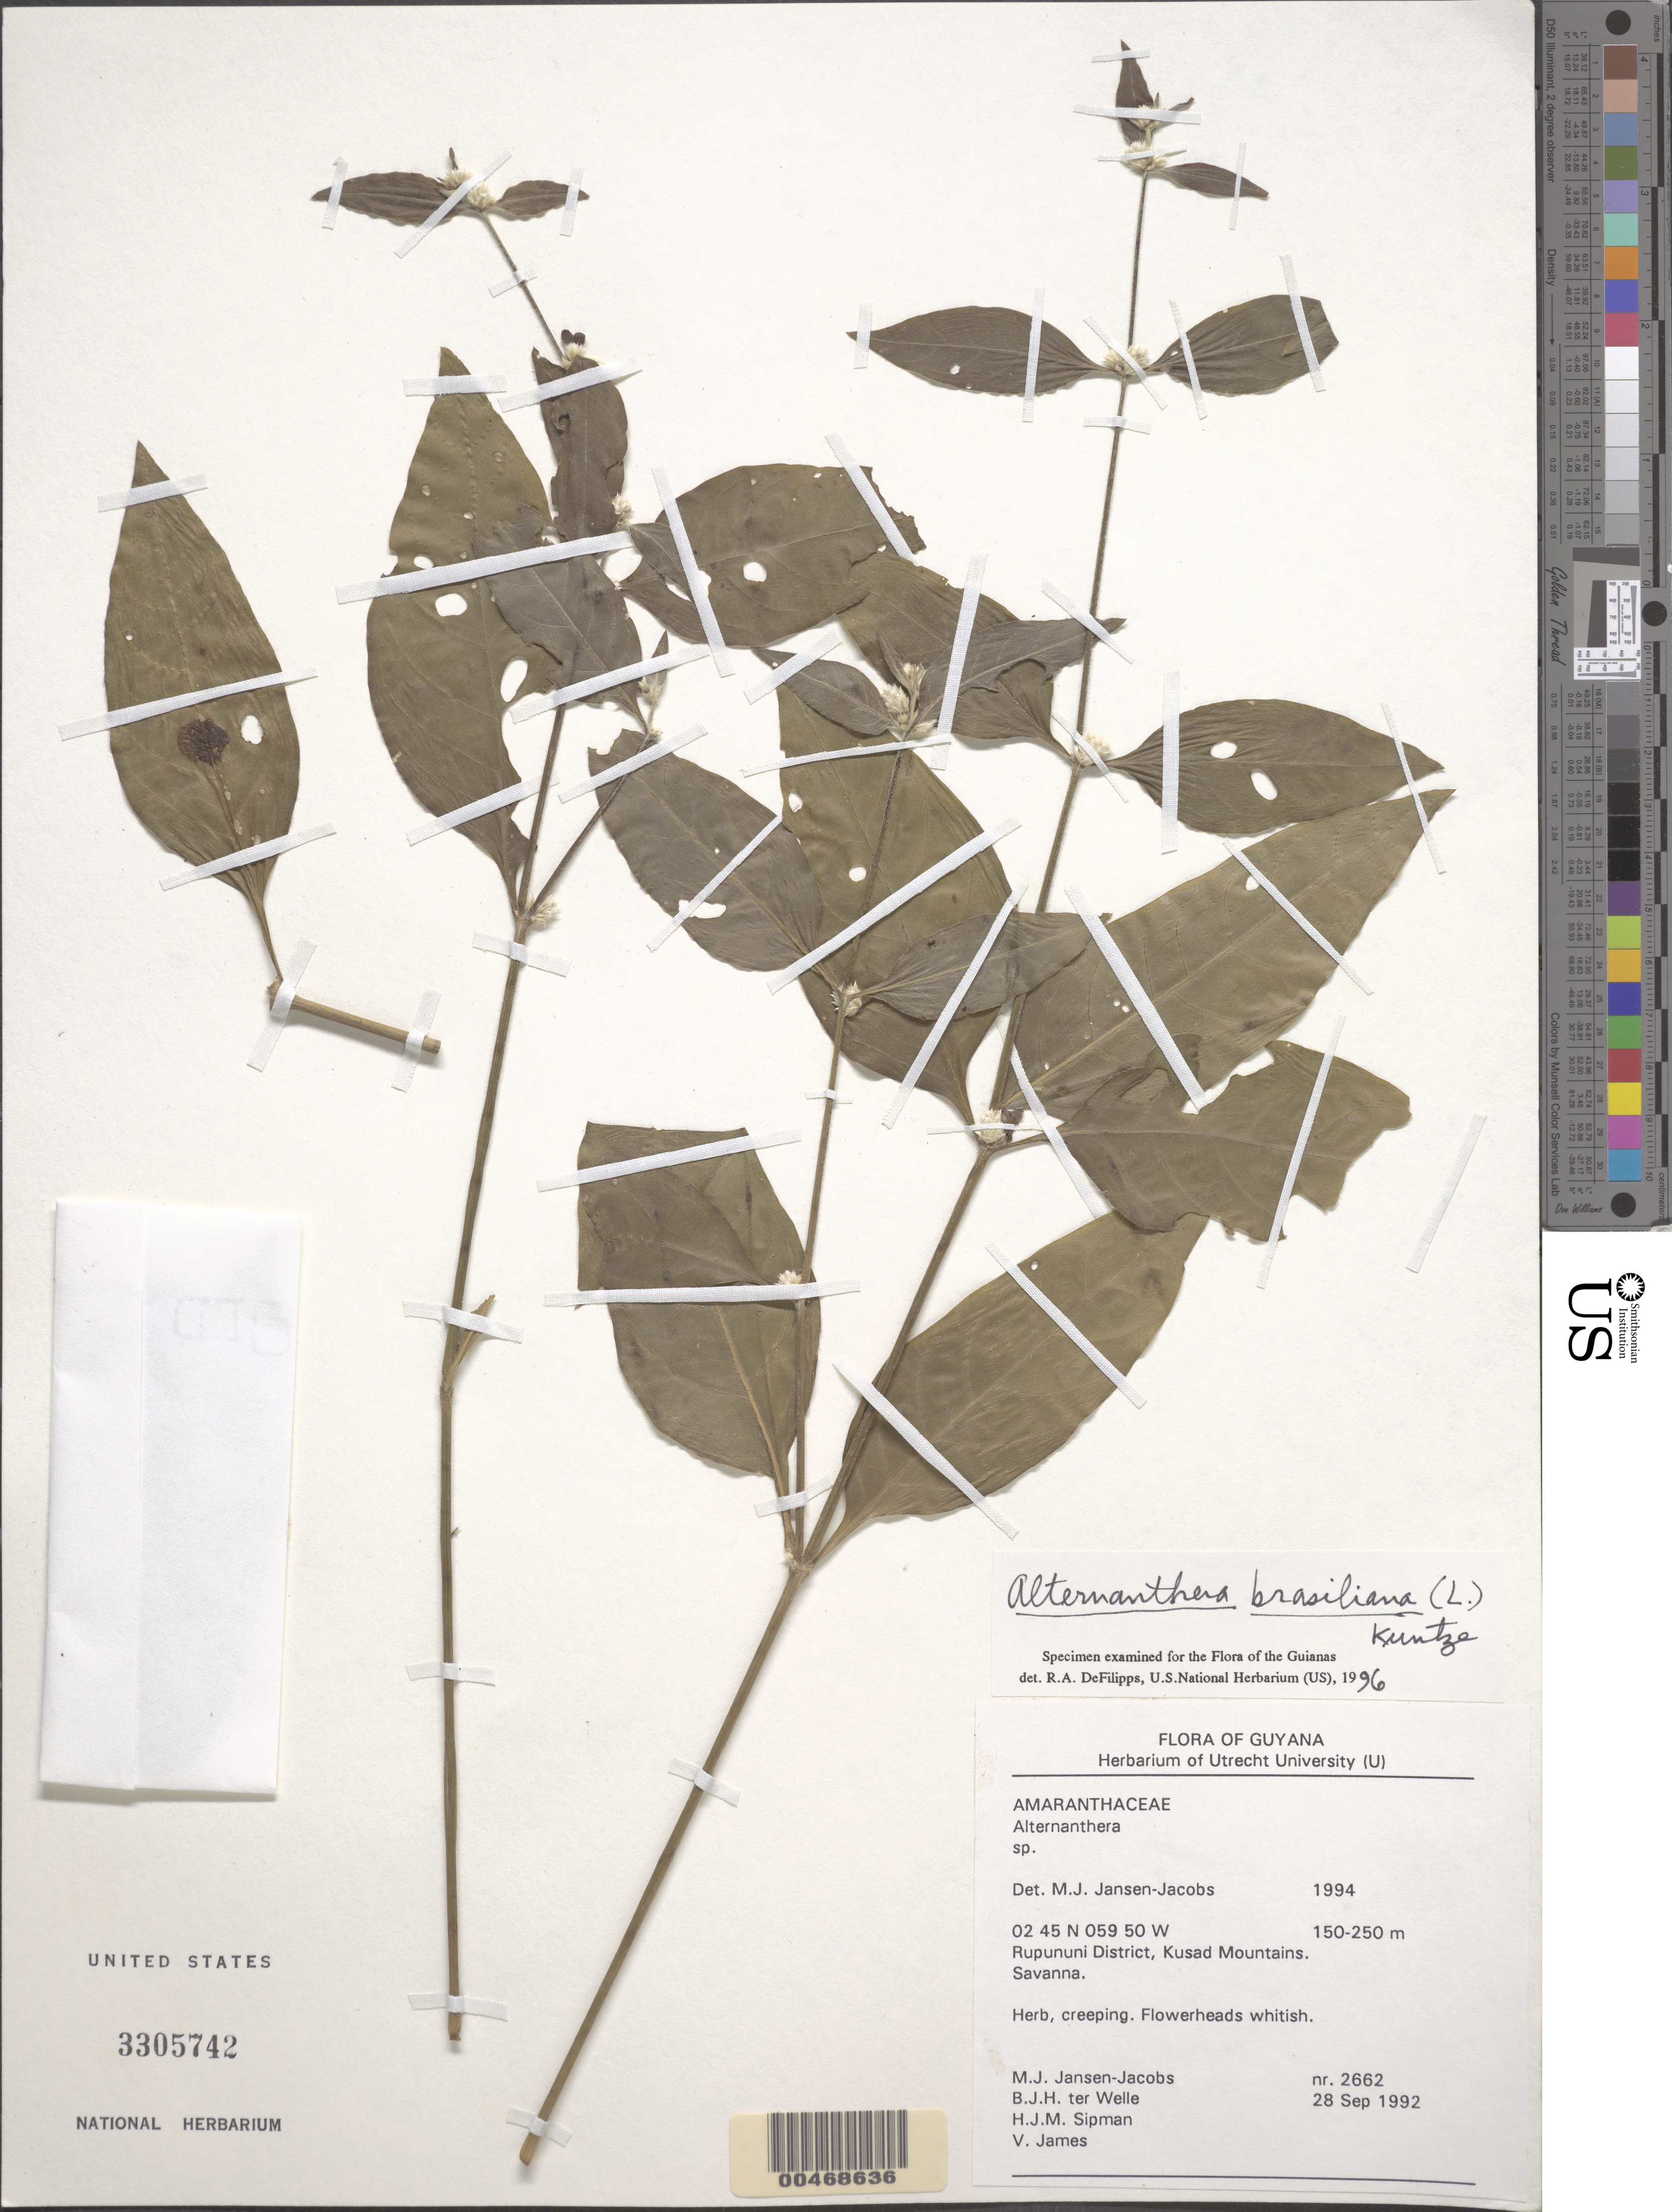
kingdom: Plantae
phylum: Tracheophyta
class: Magnoliopsida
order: Caryophyllales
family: Amaranthaceae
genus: Alternanthera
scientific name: Alternanthera brasiliana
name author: (L.) Kuntze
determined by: DeFilipps, R. A.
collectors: M. J. Jansen-Jacobs, B. Welle, H. J. M. Sipman & V. James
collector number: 2662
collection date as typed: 28-Sep-92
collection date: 1992-09-28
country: Guyana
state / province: U. Takutu-U. Essequibo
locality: Kusad Mountains, Rupununi District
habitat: Savanna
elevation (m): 150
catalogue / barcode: US 3305742